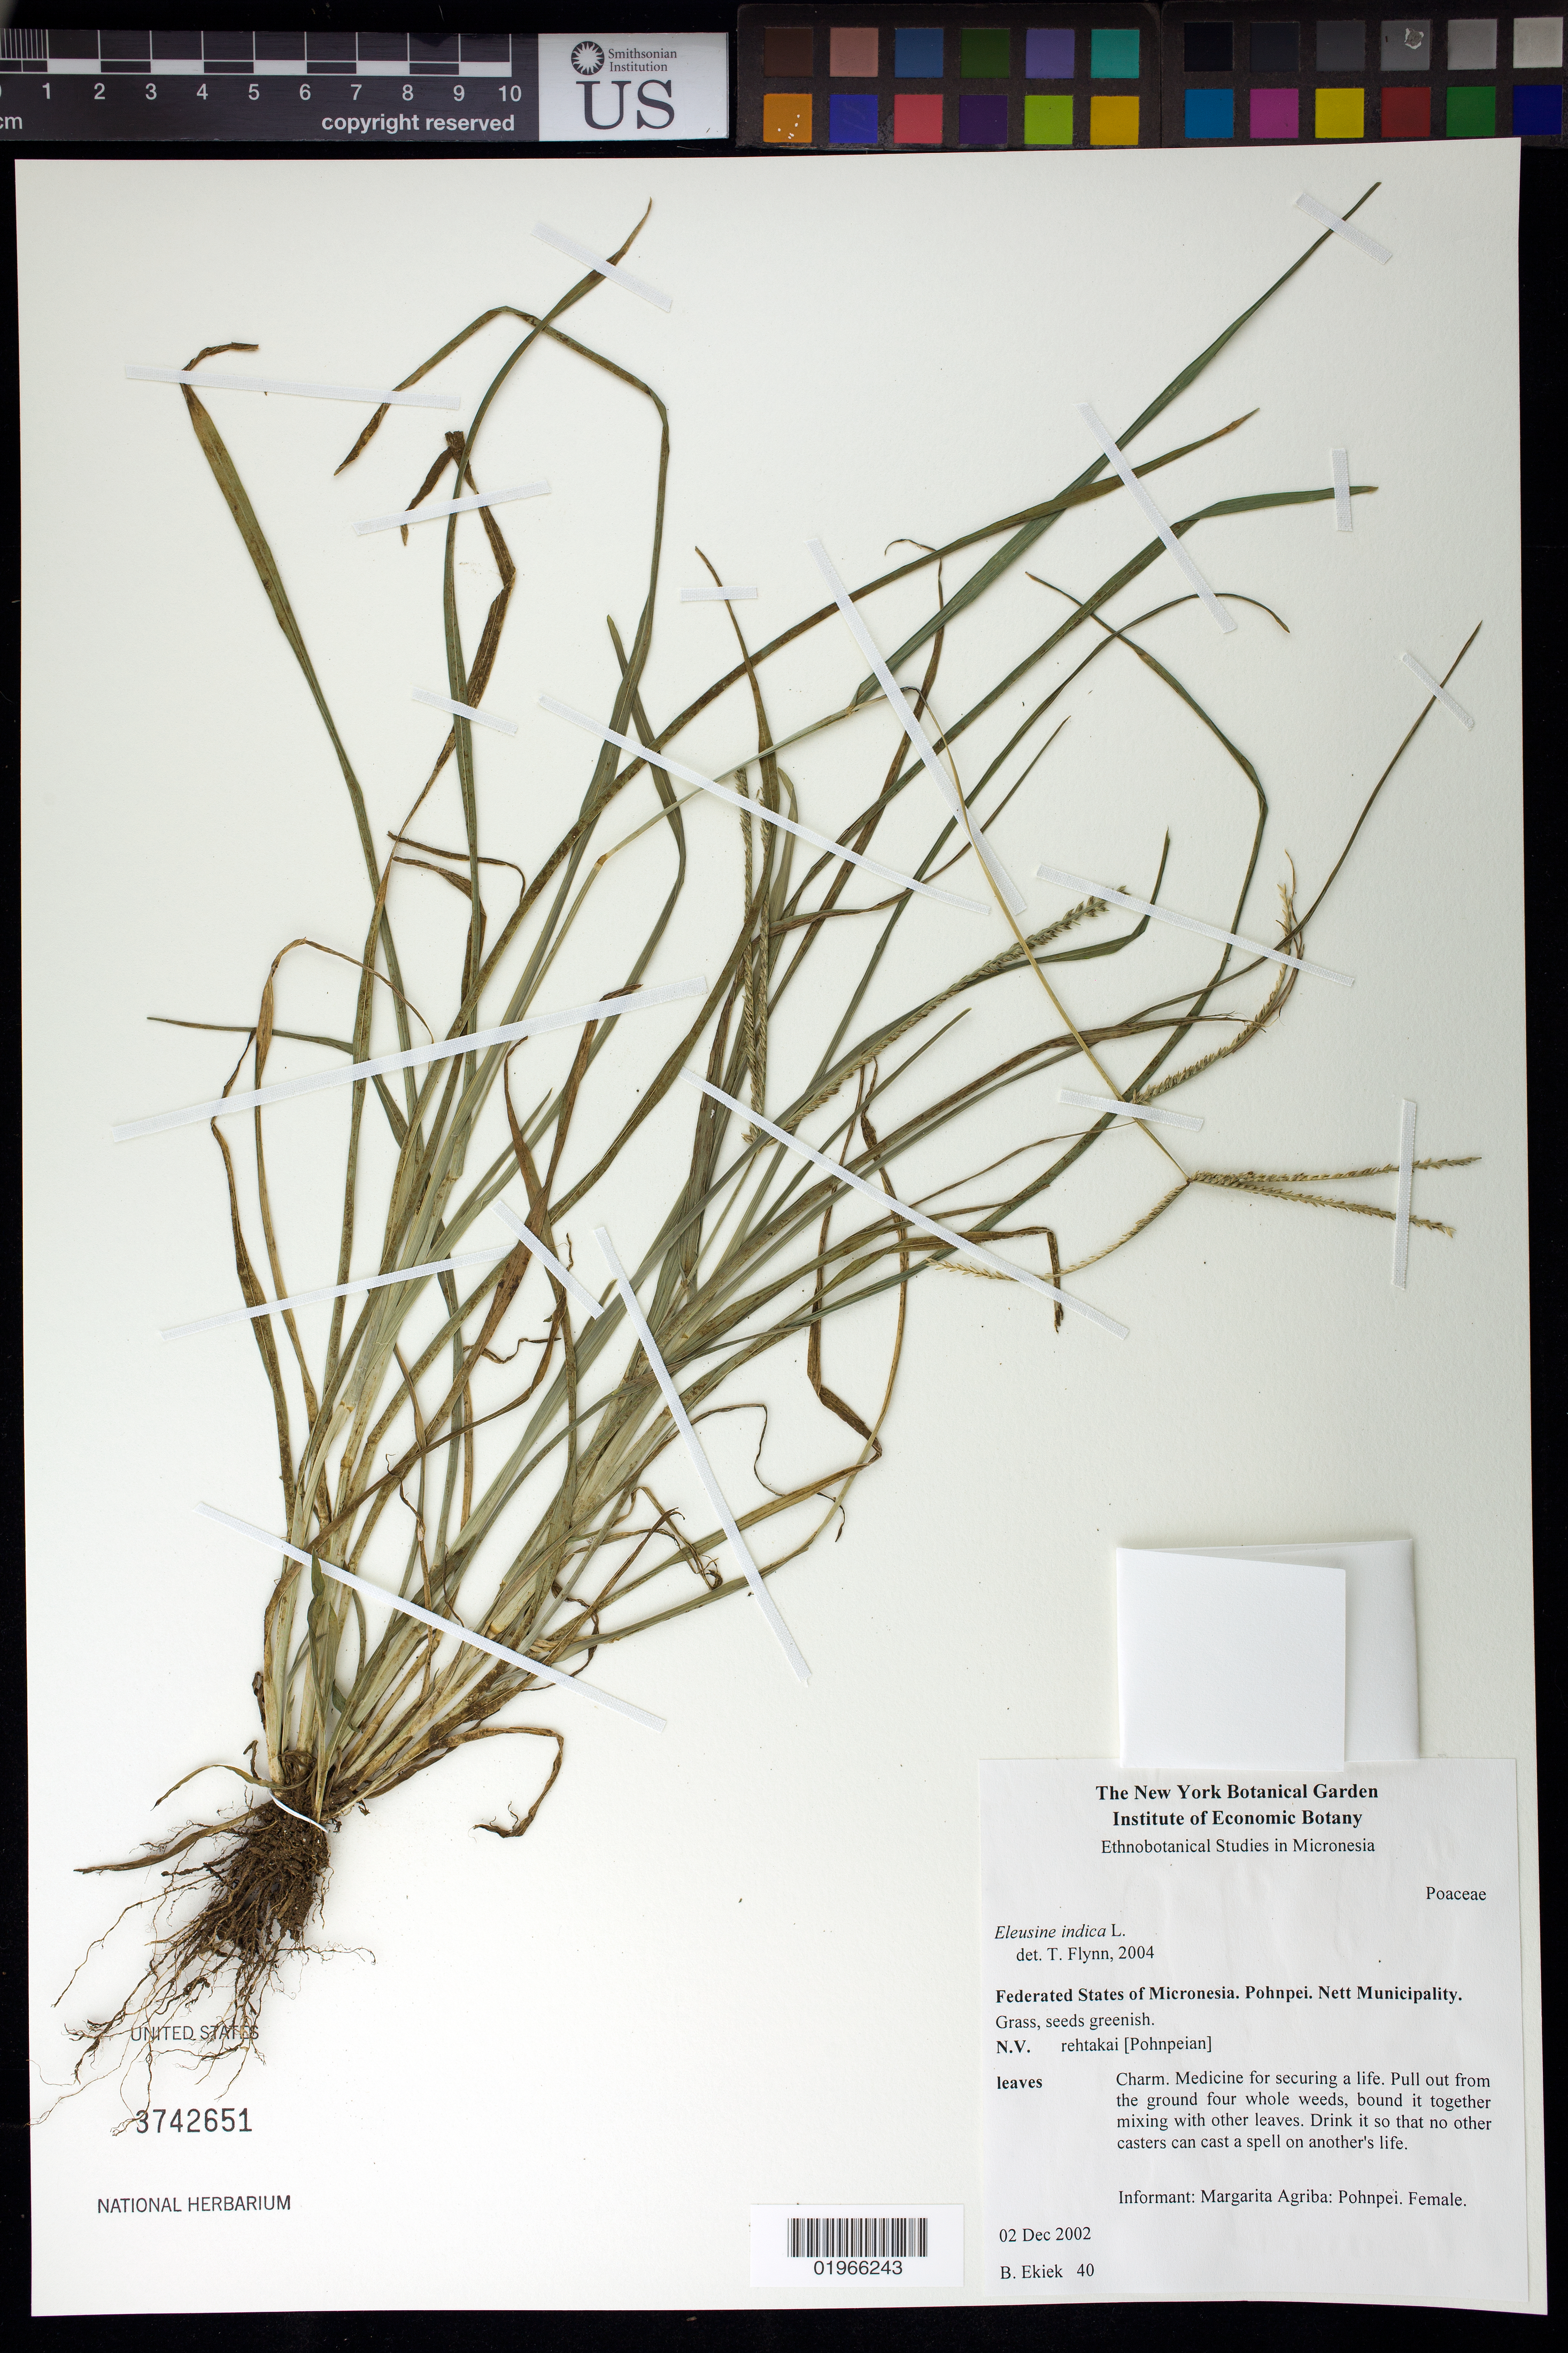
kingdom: Plantae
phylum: Tracheophyta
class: Liliopsida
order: Poales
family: Poaceae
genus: Eleusine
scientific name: Eleusine indica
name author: (L.) Gaertn.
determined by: Flynn, T. W.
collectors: B. Ekiek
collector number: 40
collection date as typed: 02 Dec 2002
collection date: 2002-12-02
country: Micronesia, Federated States of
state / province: Pohnpei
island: Pohnpei [Ponape]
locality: Nett Municipality.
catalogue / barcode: US 3742651